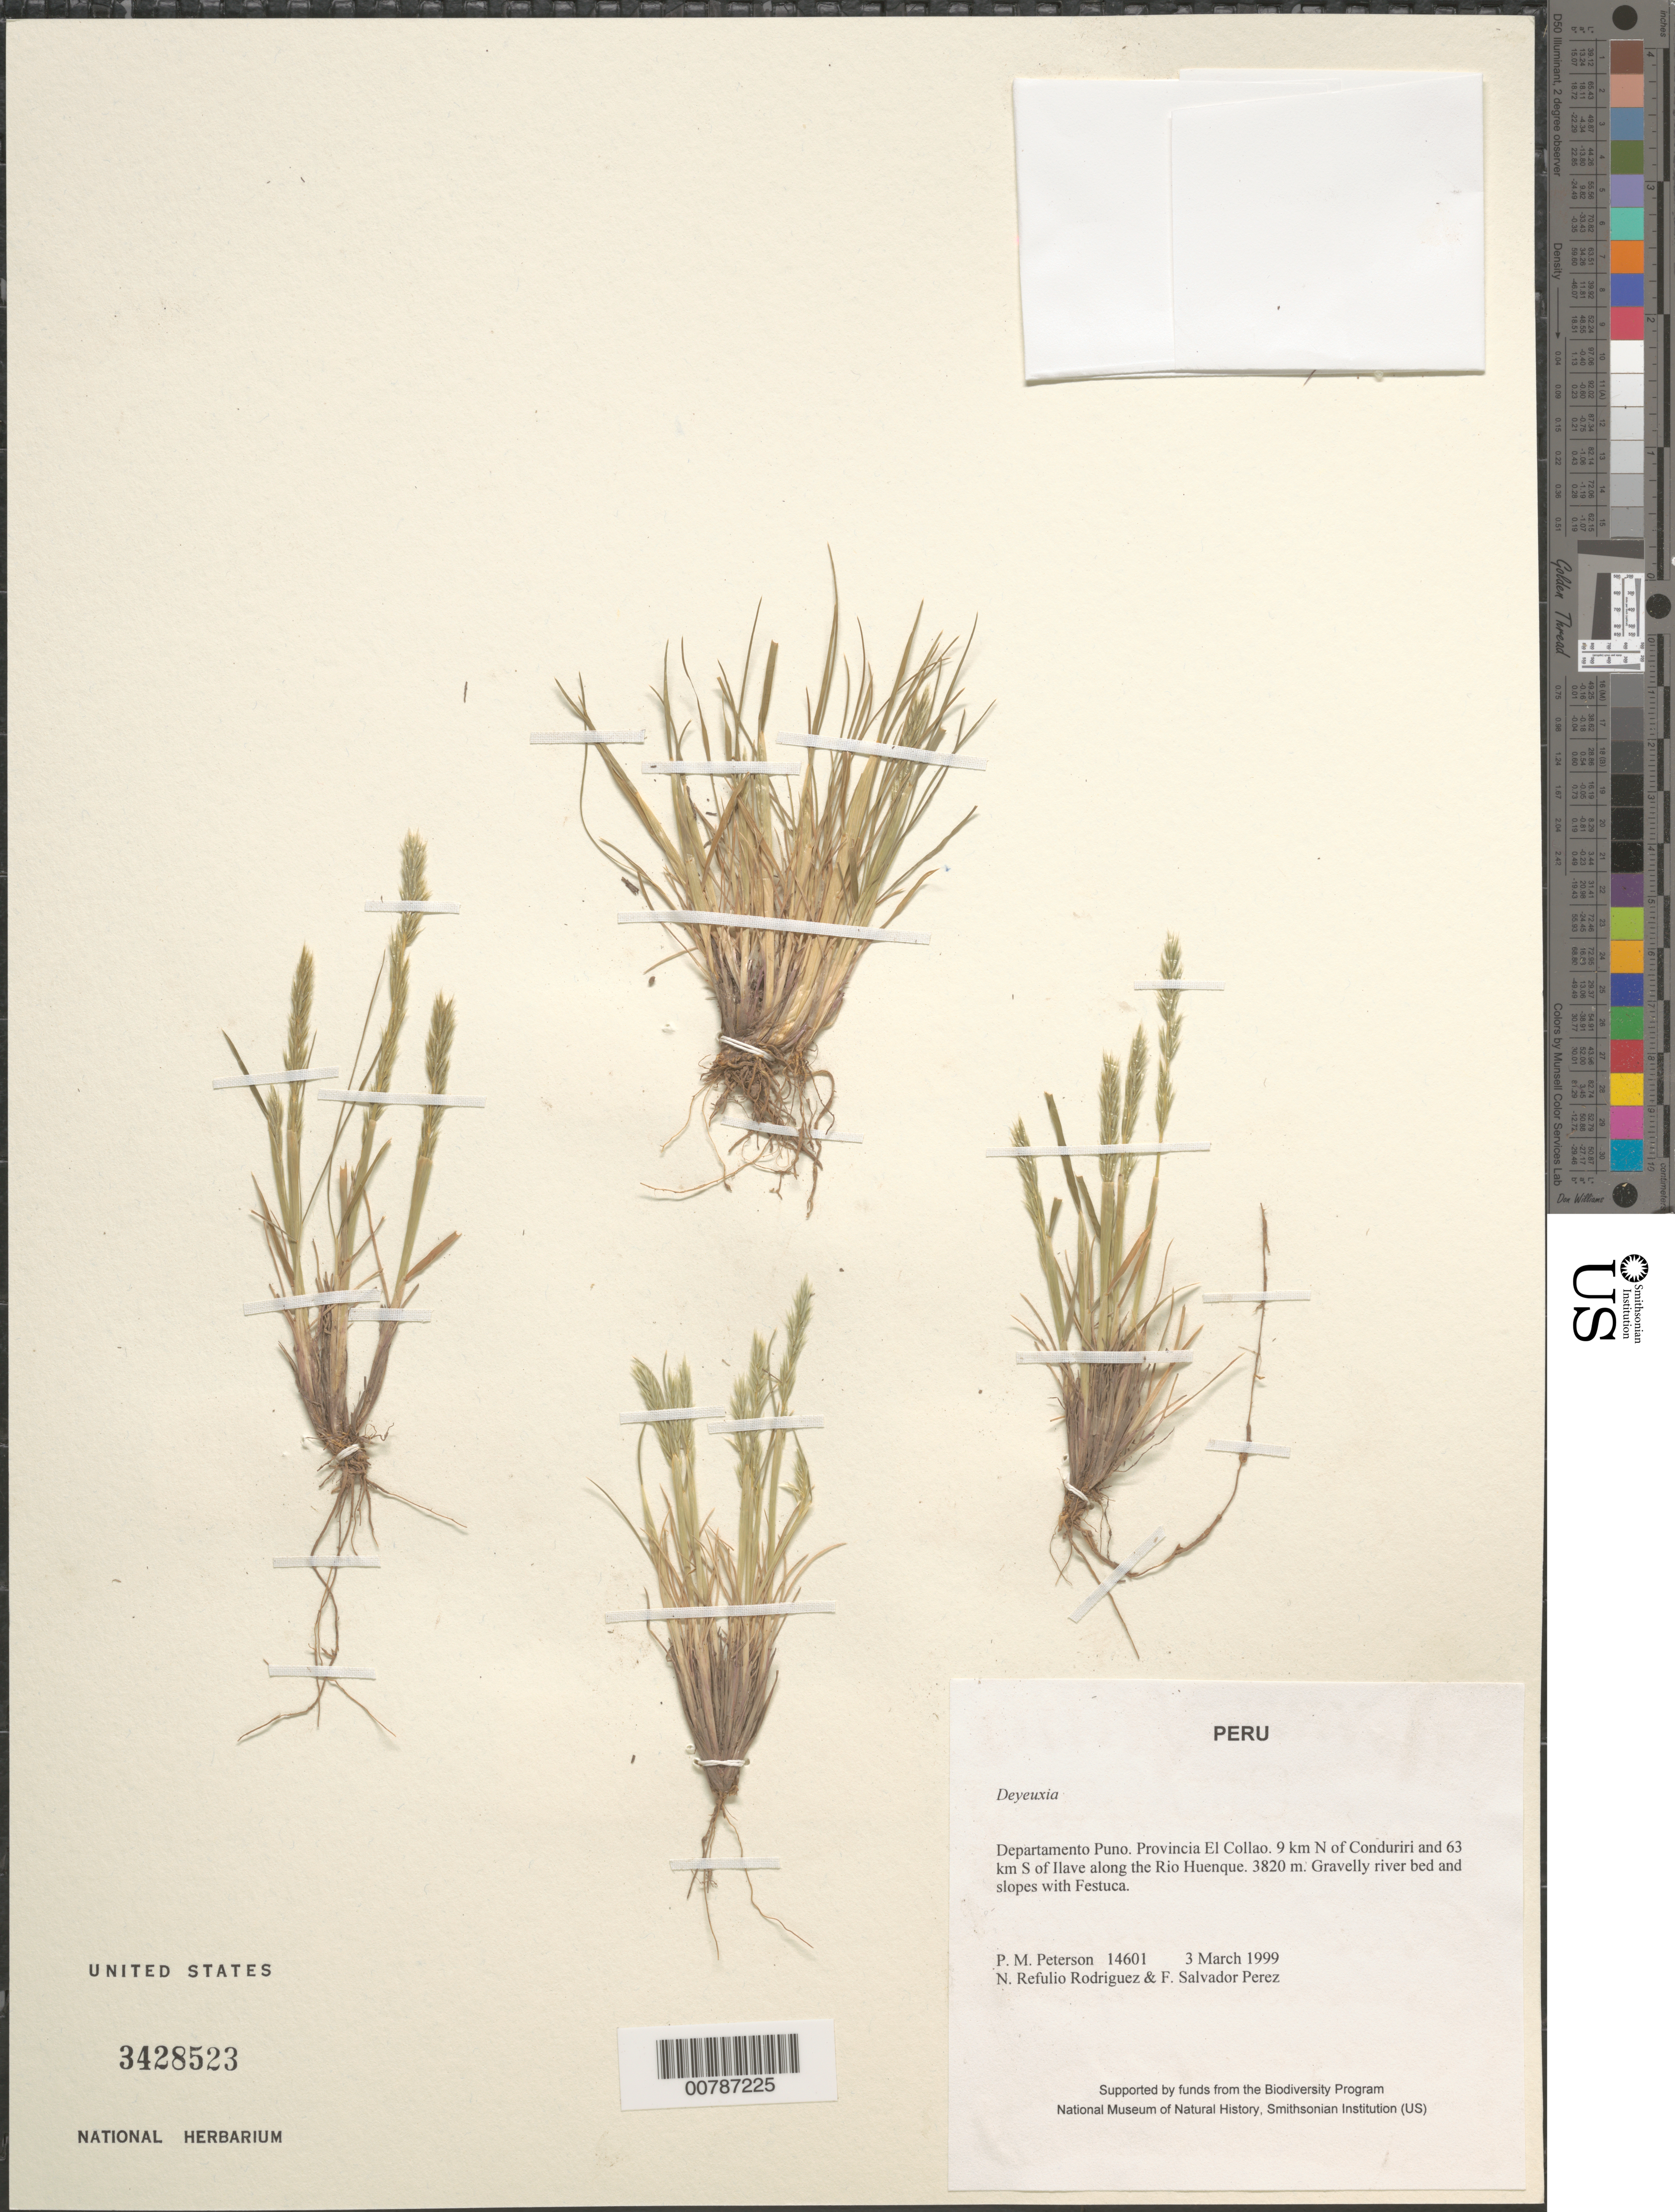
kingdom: Plantae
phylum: Tracheophyta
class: Liliopsida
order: Poales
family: Poaceae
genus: Calamagrostis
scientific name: Calamagrostis sp.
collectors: P. M. Peterson, N. Refulio-Rodríguez & F. Salvador Perez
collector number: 14601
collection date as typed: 03 Mar 1999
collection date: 1999-03-03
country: Peru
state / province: Puno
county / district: El Collao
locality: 9 km N of Conduriri and 63 km S of Ilave along the Rio Huenque.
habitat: Gravelly river bed and slopes with Festuca.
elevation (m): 3820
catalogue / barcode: US 3428523